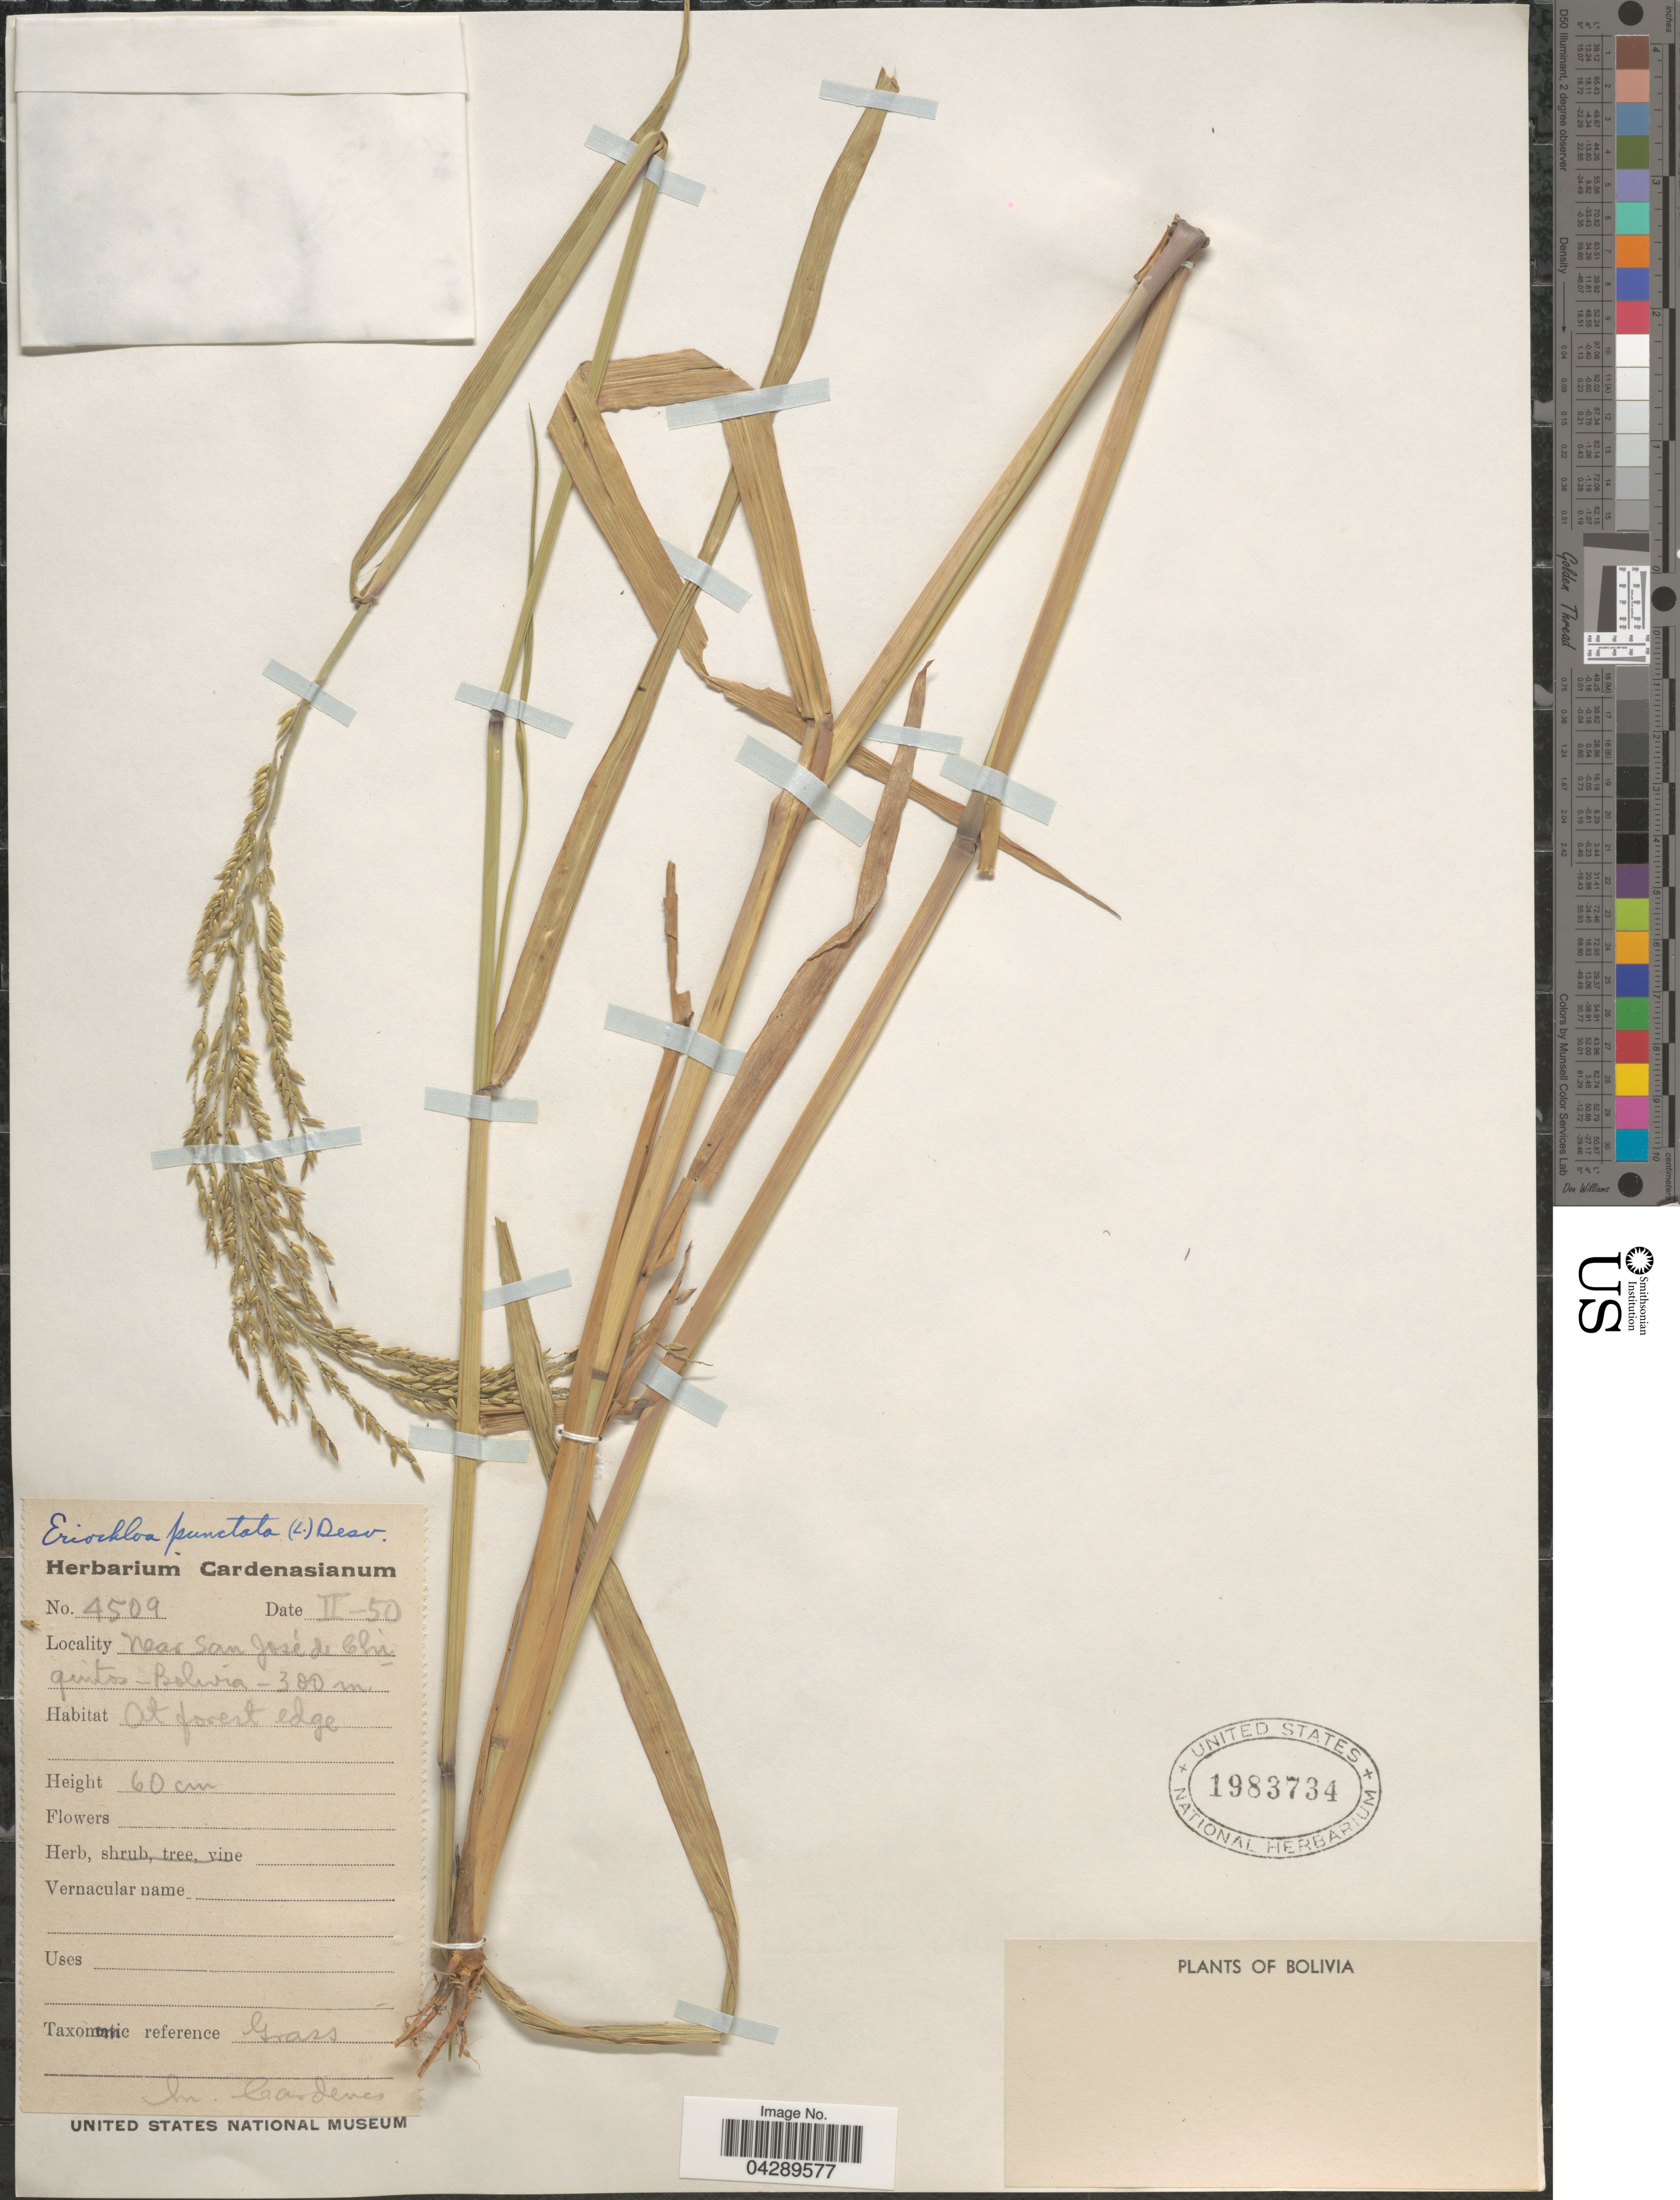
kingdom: Plantae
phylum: Tracheophyta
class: Liliopsida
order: Poales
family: Poaceae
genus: Eriochloa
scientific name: Eriochloa punctata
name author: (L.) Desv. ex Ham.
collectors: M. Cárdenas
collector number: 4509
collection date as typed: Transcribed d/m/y: /2/50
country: Bolivia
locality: Near San José de Chíquitos.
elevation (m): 300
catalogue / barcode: US 1983734